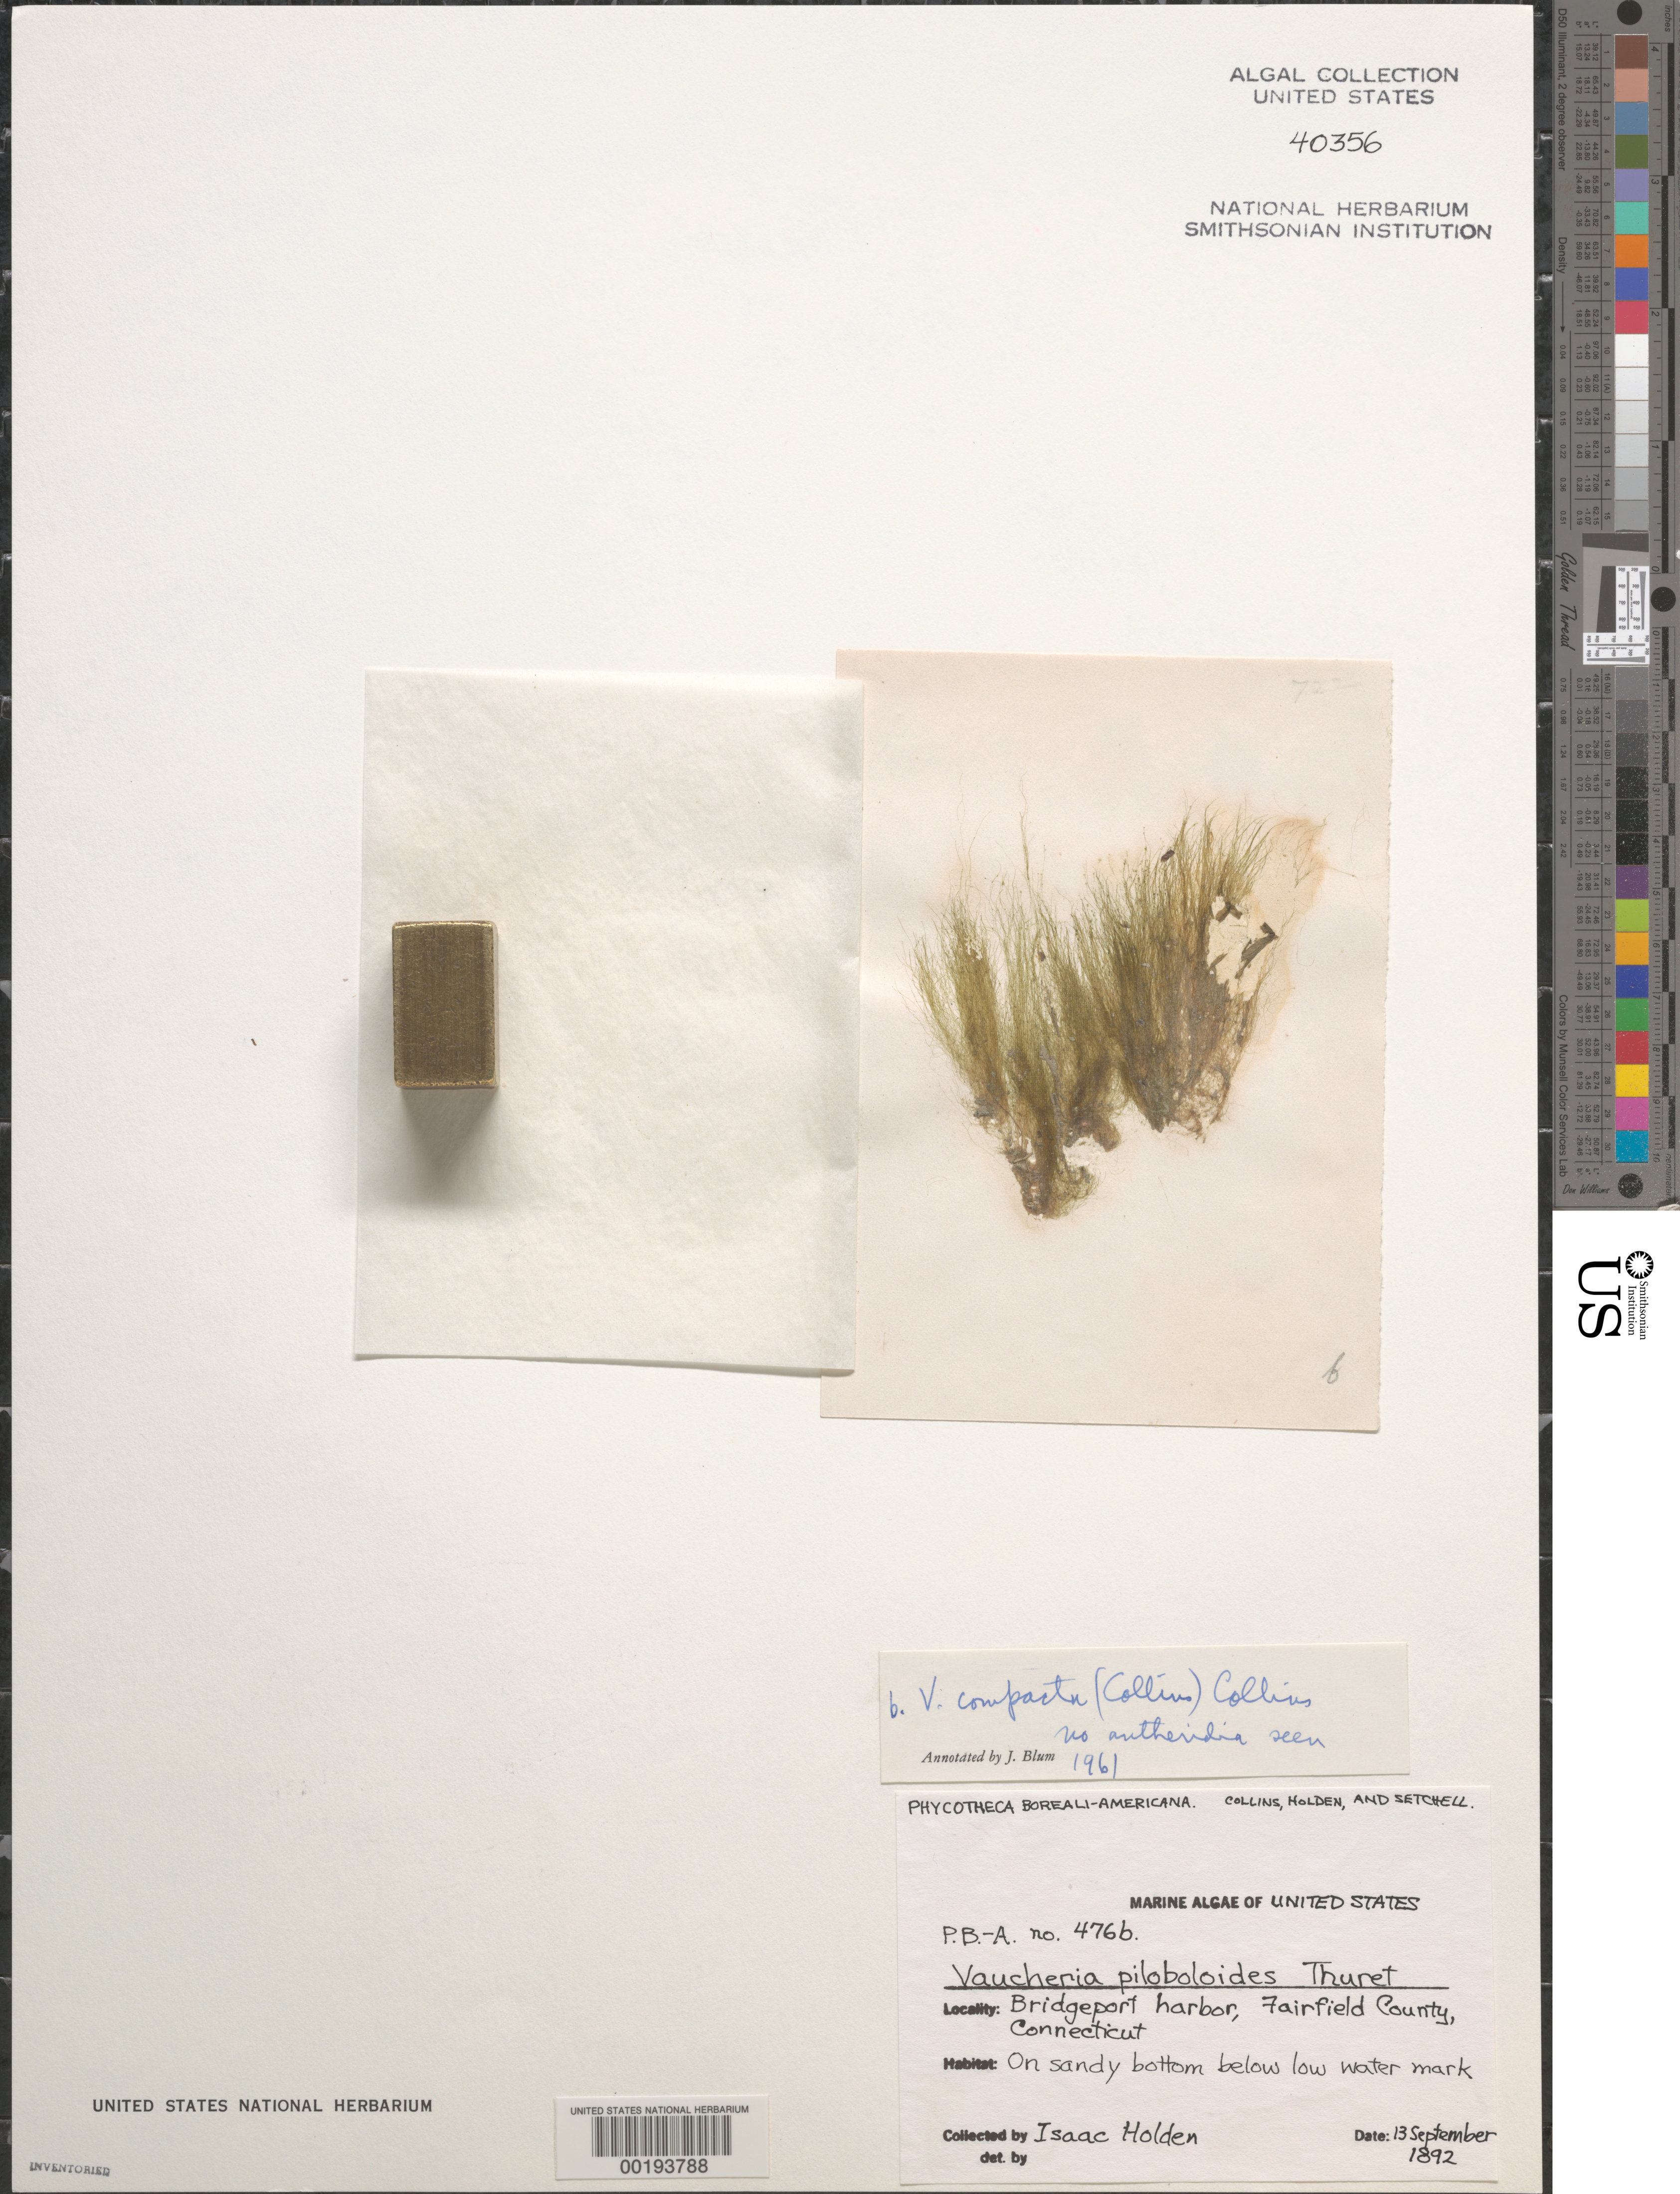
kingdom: Chromista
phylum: Ochrophyta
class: Xanthophyceae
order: Vaucheriales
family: Vaucheriaceae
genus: Vaucheria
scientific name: Vaucheria compacta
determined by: Blum, J. L.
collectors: I. Holden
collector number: PB-A 476b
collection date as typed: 13 Sep 1892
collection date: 1892-09-13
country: United States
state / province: Connecticut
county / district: Fairfield County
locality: Bridgeport Harbor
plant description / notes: Collins, Holden & Setchell, Phycotheca Boreali-Americana, as Vaucheria piloboloides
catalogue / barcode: US 40356